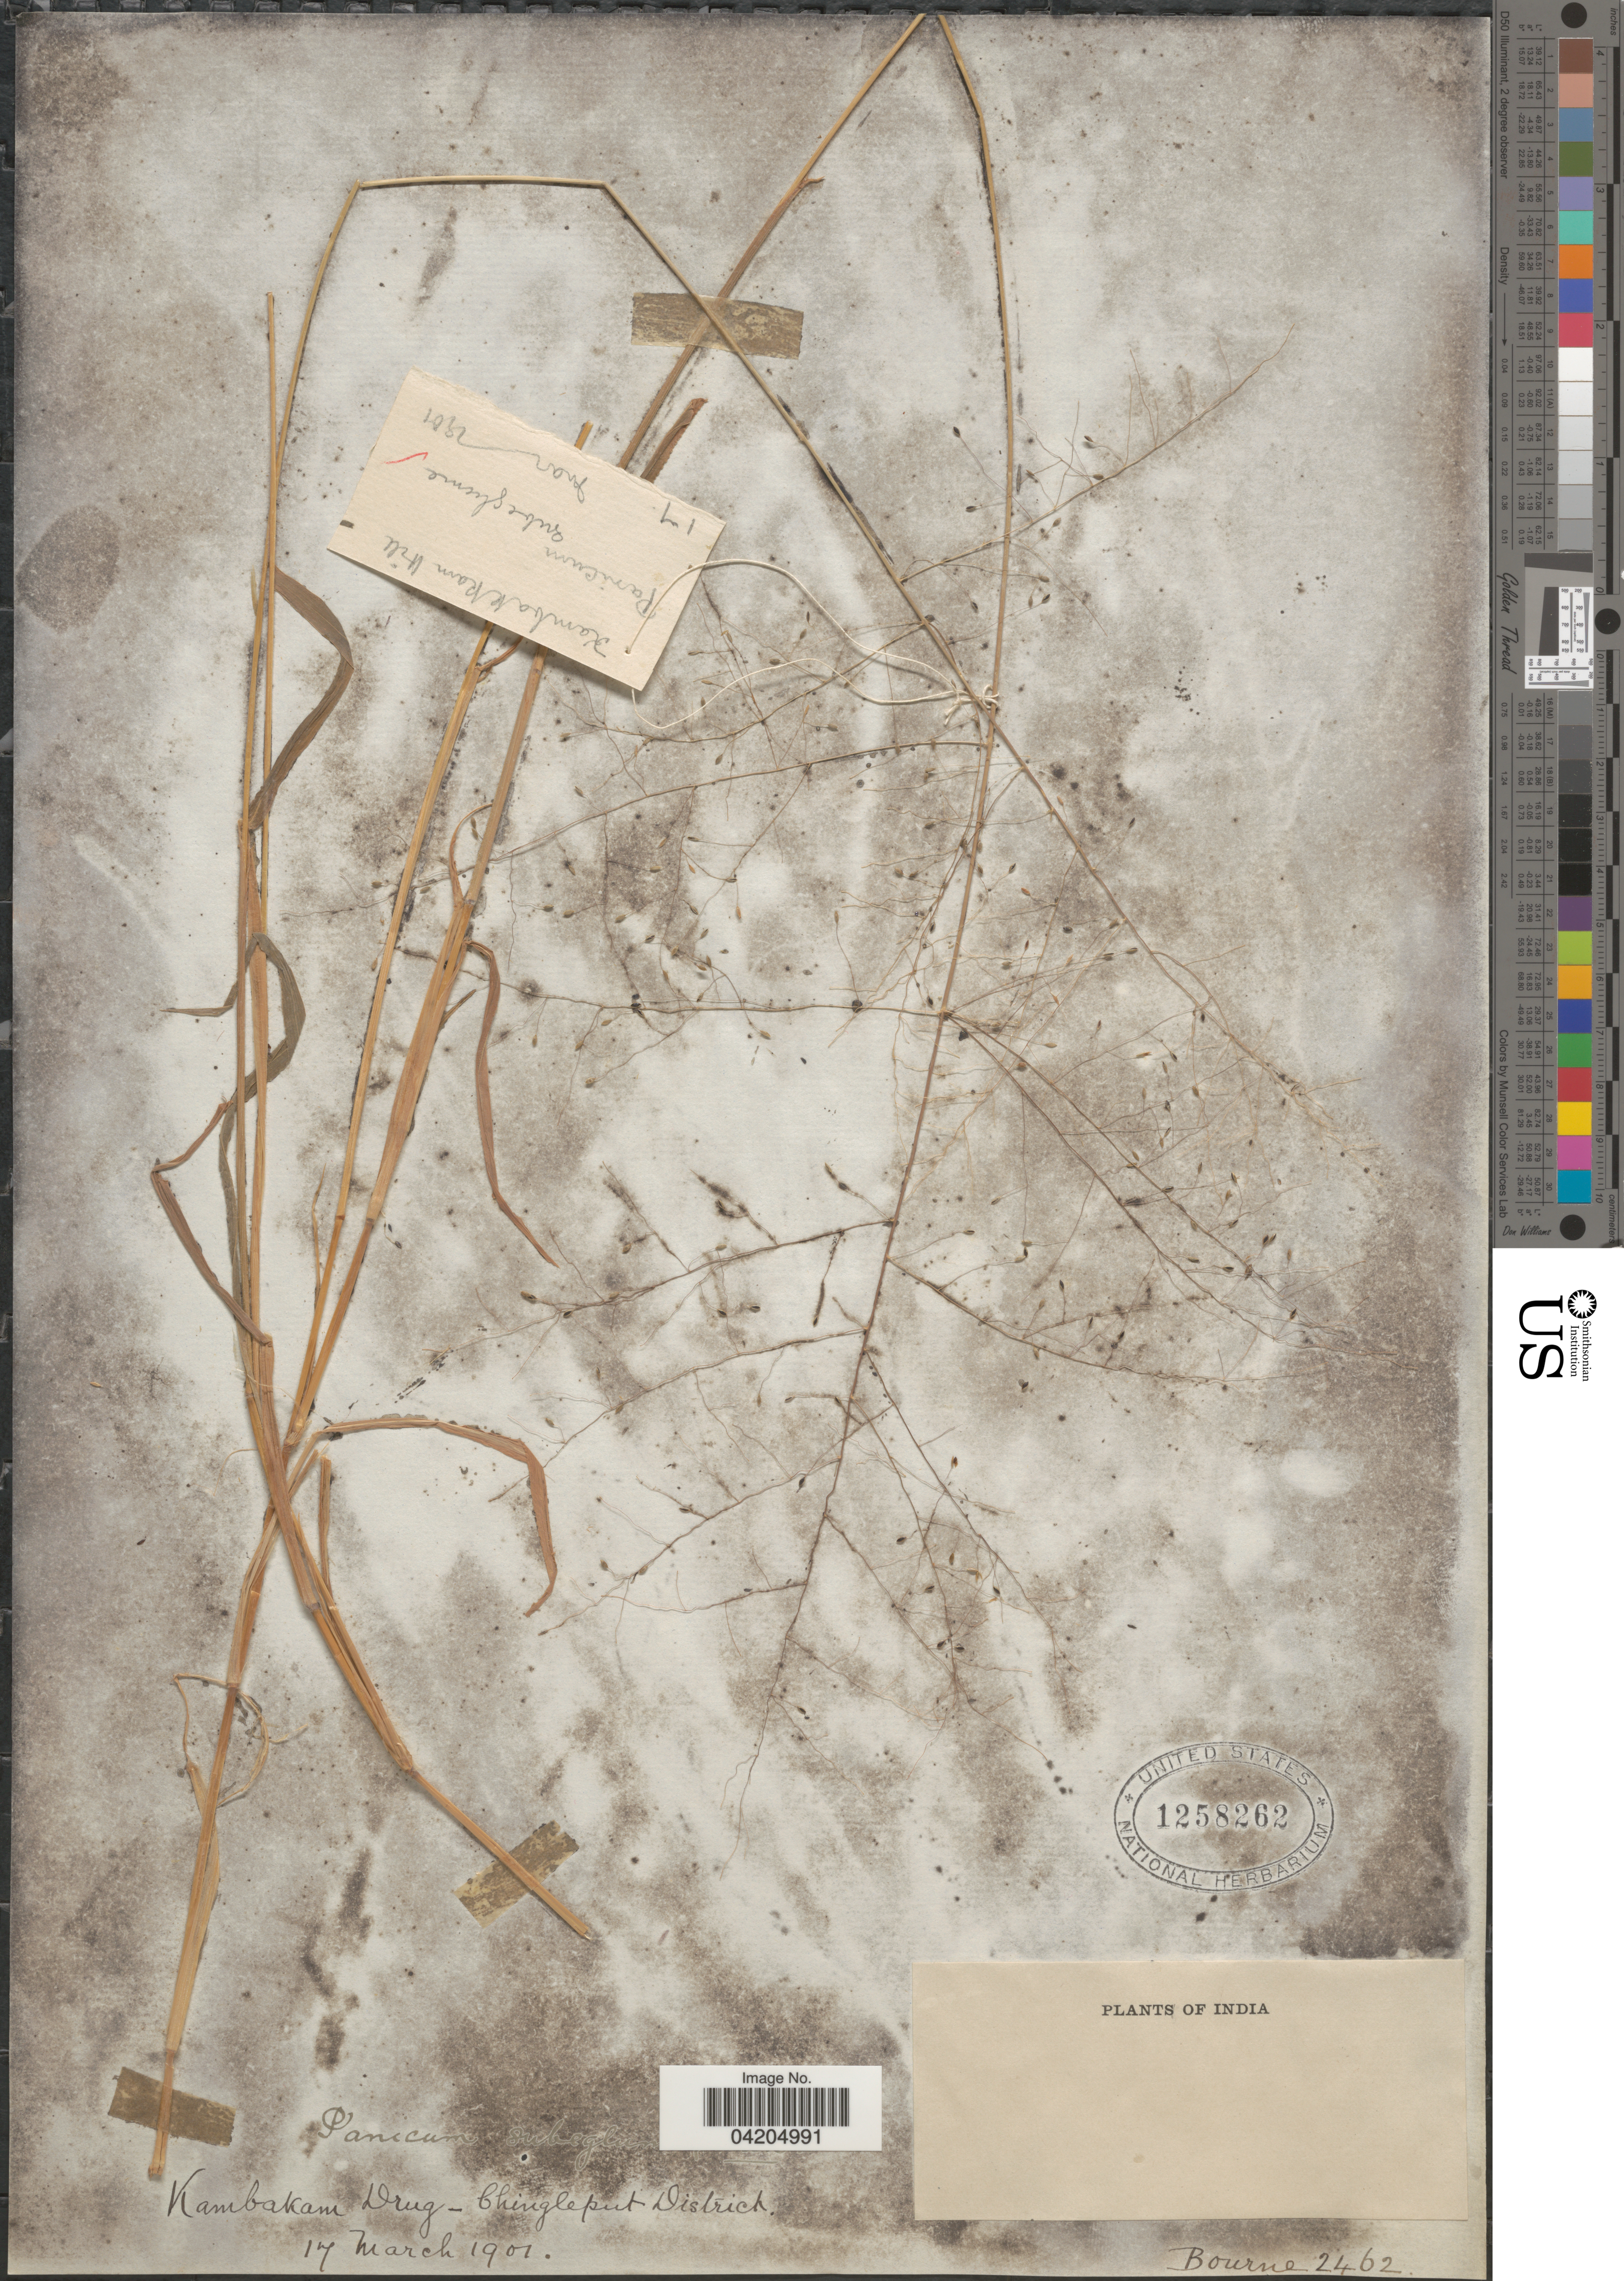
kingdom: Plantae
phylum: Tracheophyta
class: Liliopsida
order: Poales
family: Poaceae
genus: Digitaria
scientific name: Digitaria tomentosa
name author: (J. Koenig ex Rottler) Henr.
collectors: -- Bourne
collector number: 2462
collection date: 1901-03-17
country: India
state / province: Tamil Nadu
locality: Kambakam Drug. Chingleput District. Kambakkam Hill.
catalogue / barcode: US 1258262